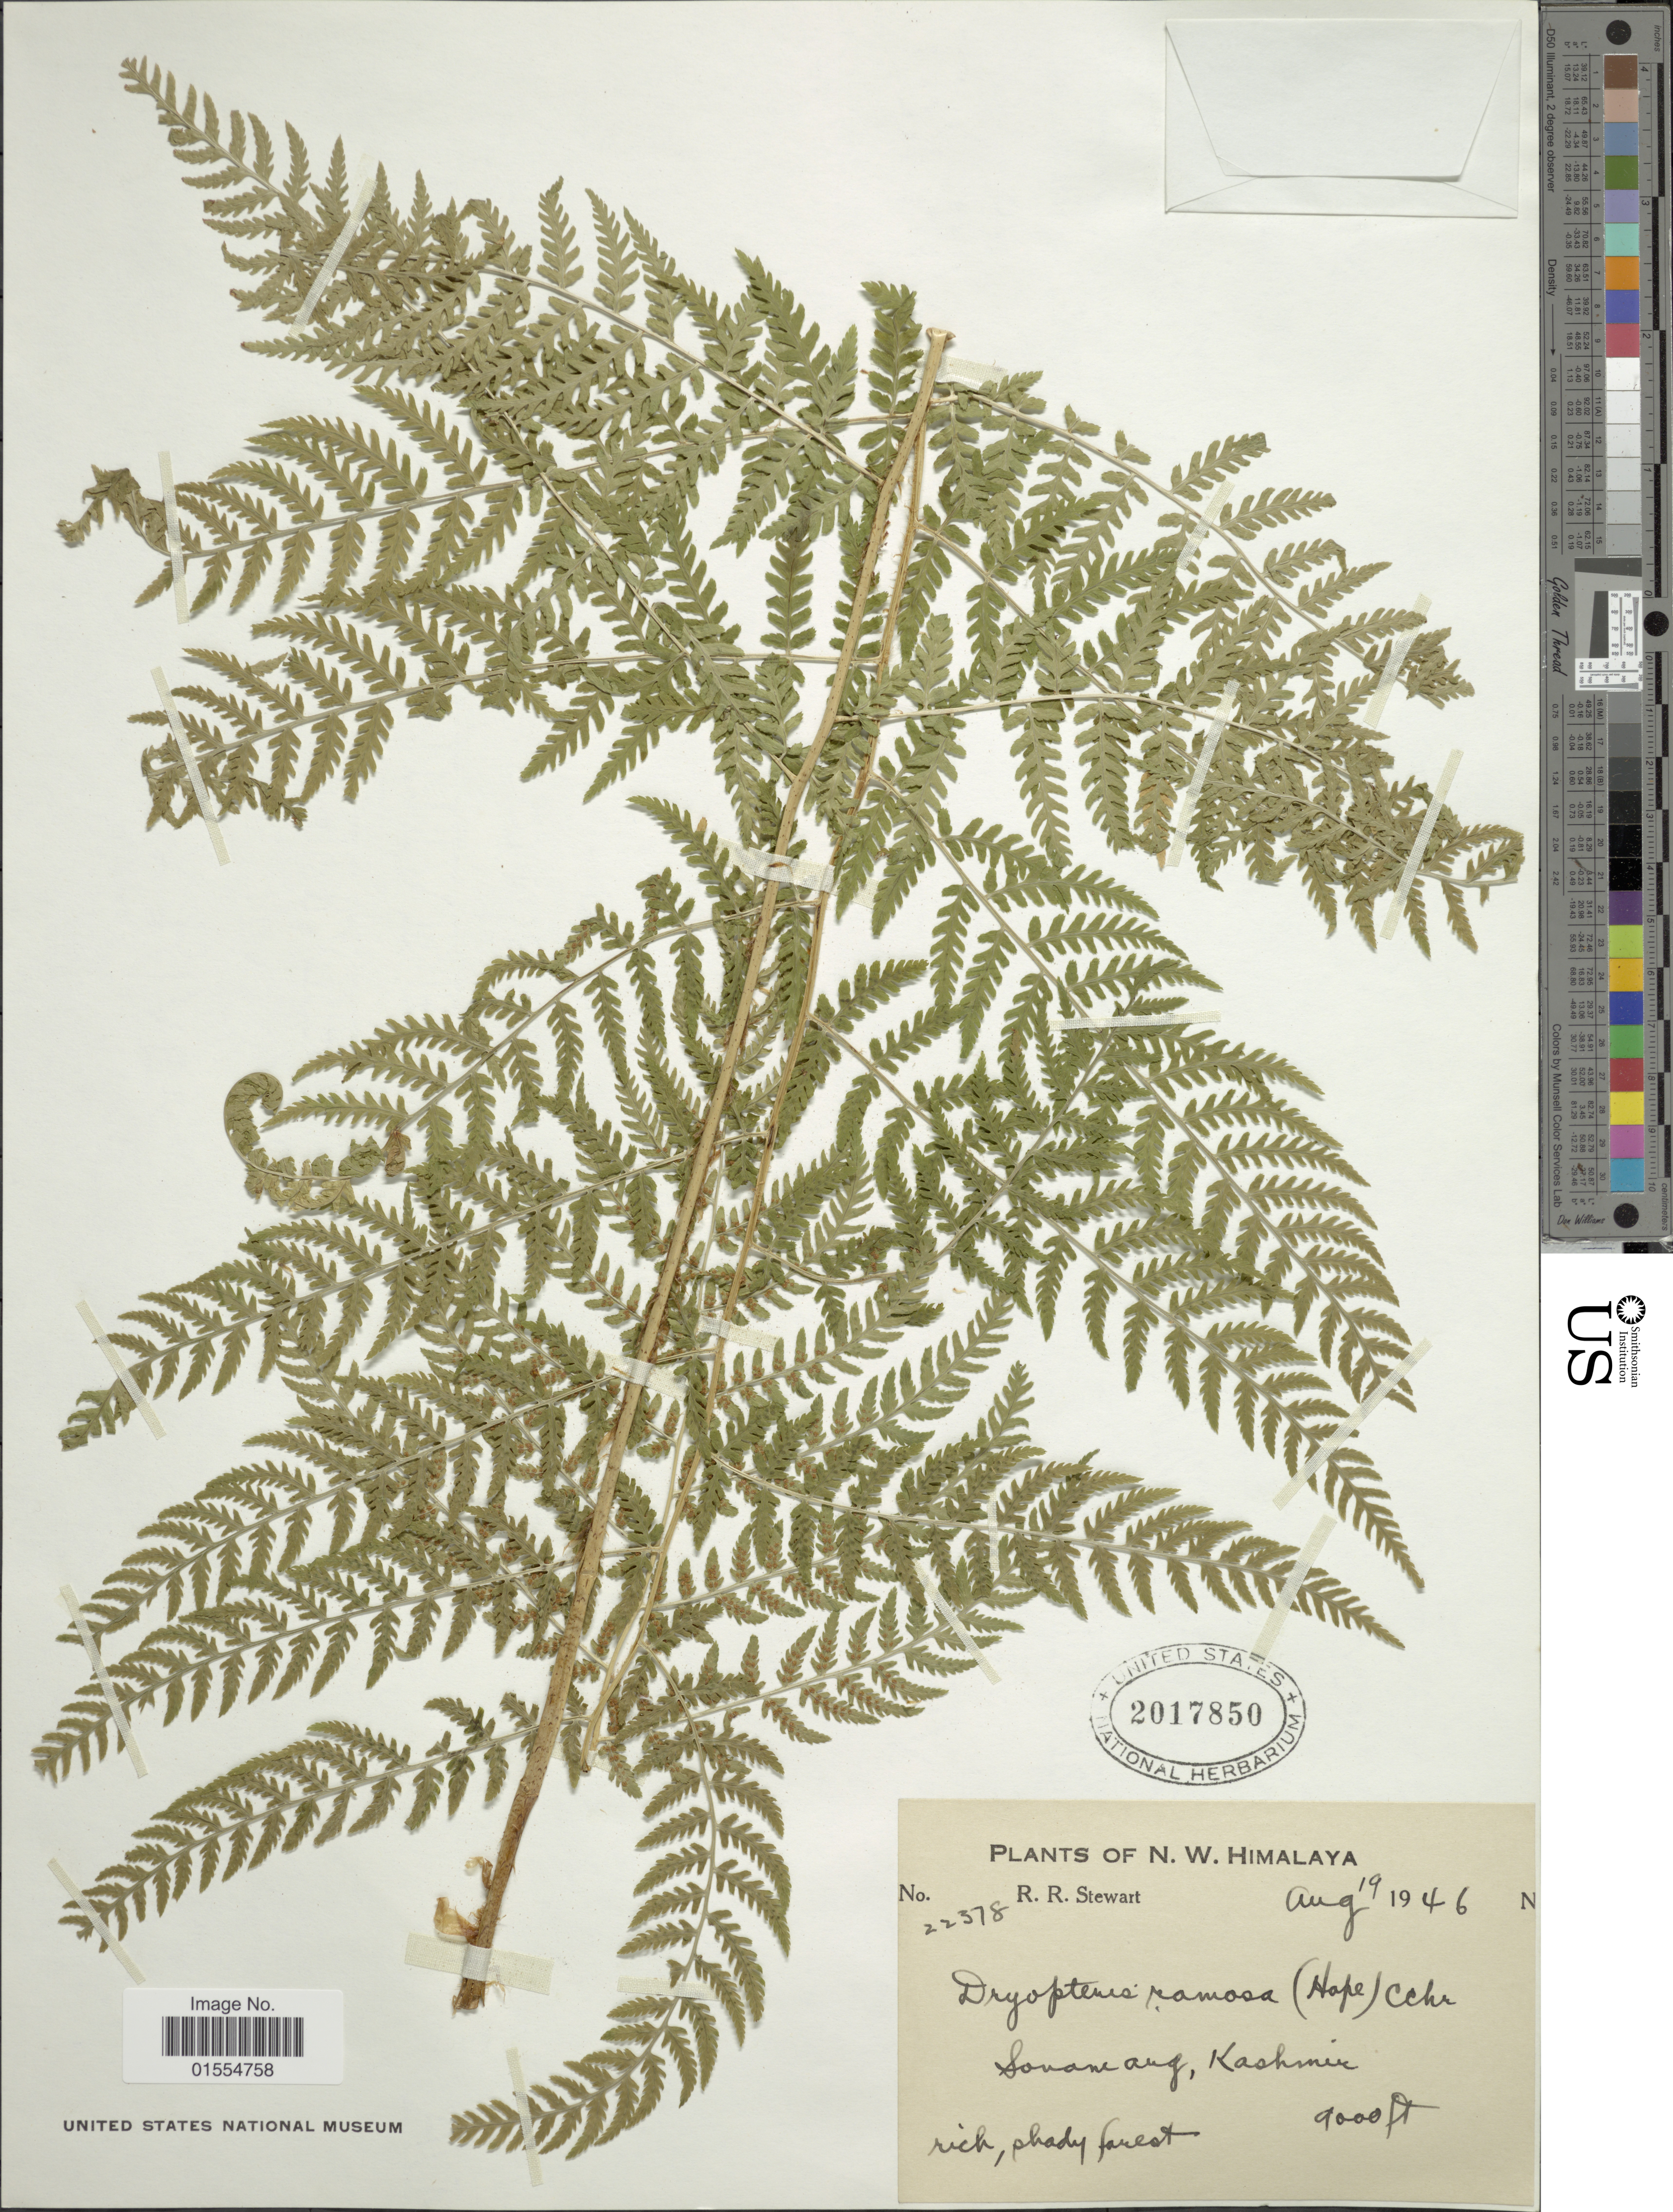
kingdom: Plantae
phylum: Tracheophyta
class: Polypodiopsida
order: Polypodiales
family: Dryopteridaceae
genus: Dryopteris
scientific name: Dryopteris ramosa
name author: (C. Hope) C. Chr.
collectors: R. R. Stewart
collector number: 22378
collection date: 1946-08-19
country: India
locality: N. W. Himalaya, Sonam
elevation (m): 2743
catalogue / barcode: US 2017850